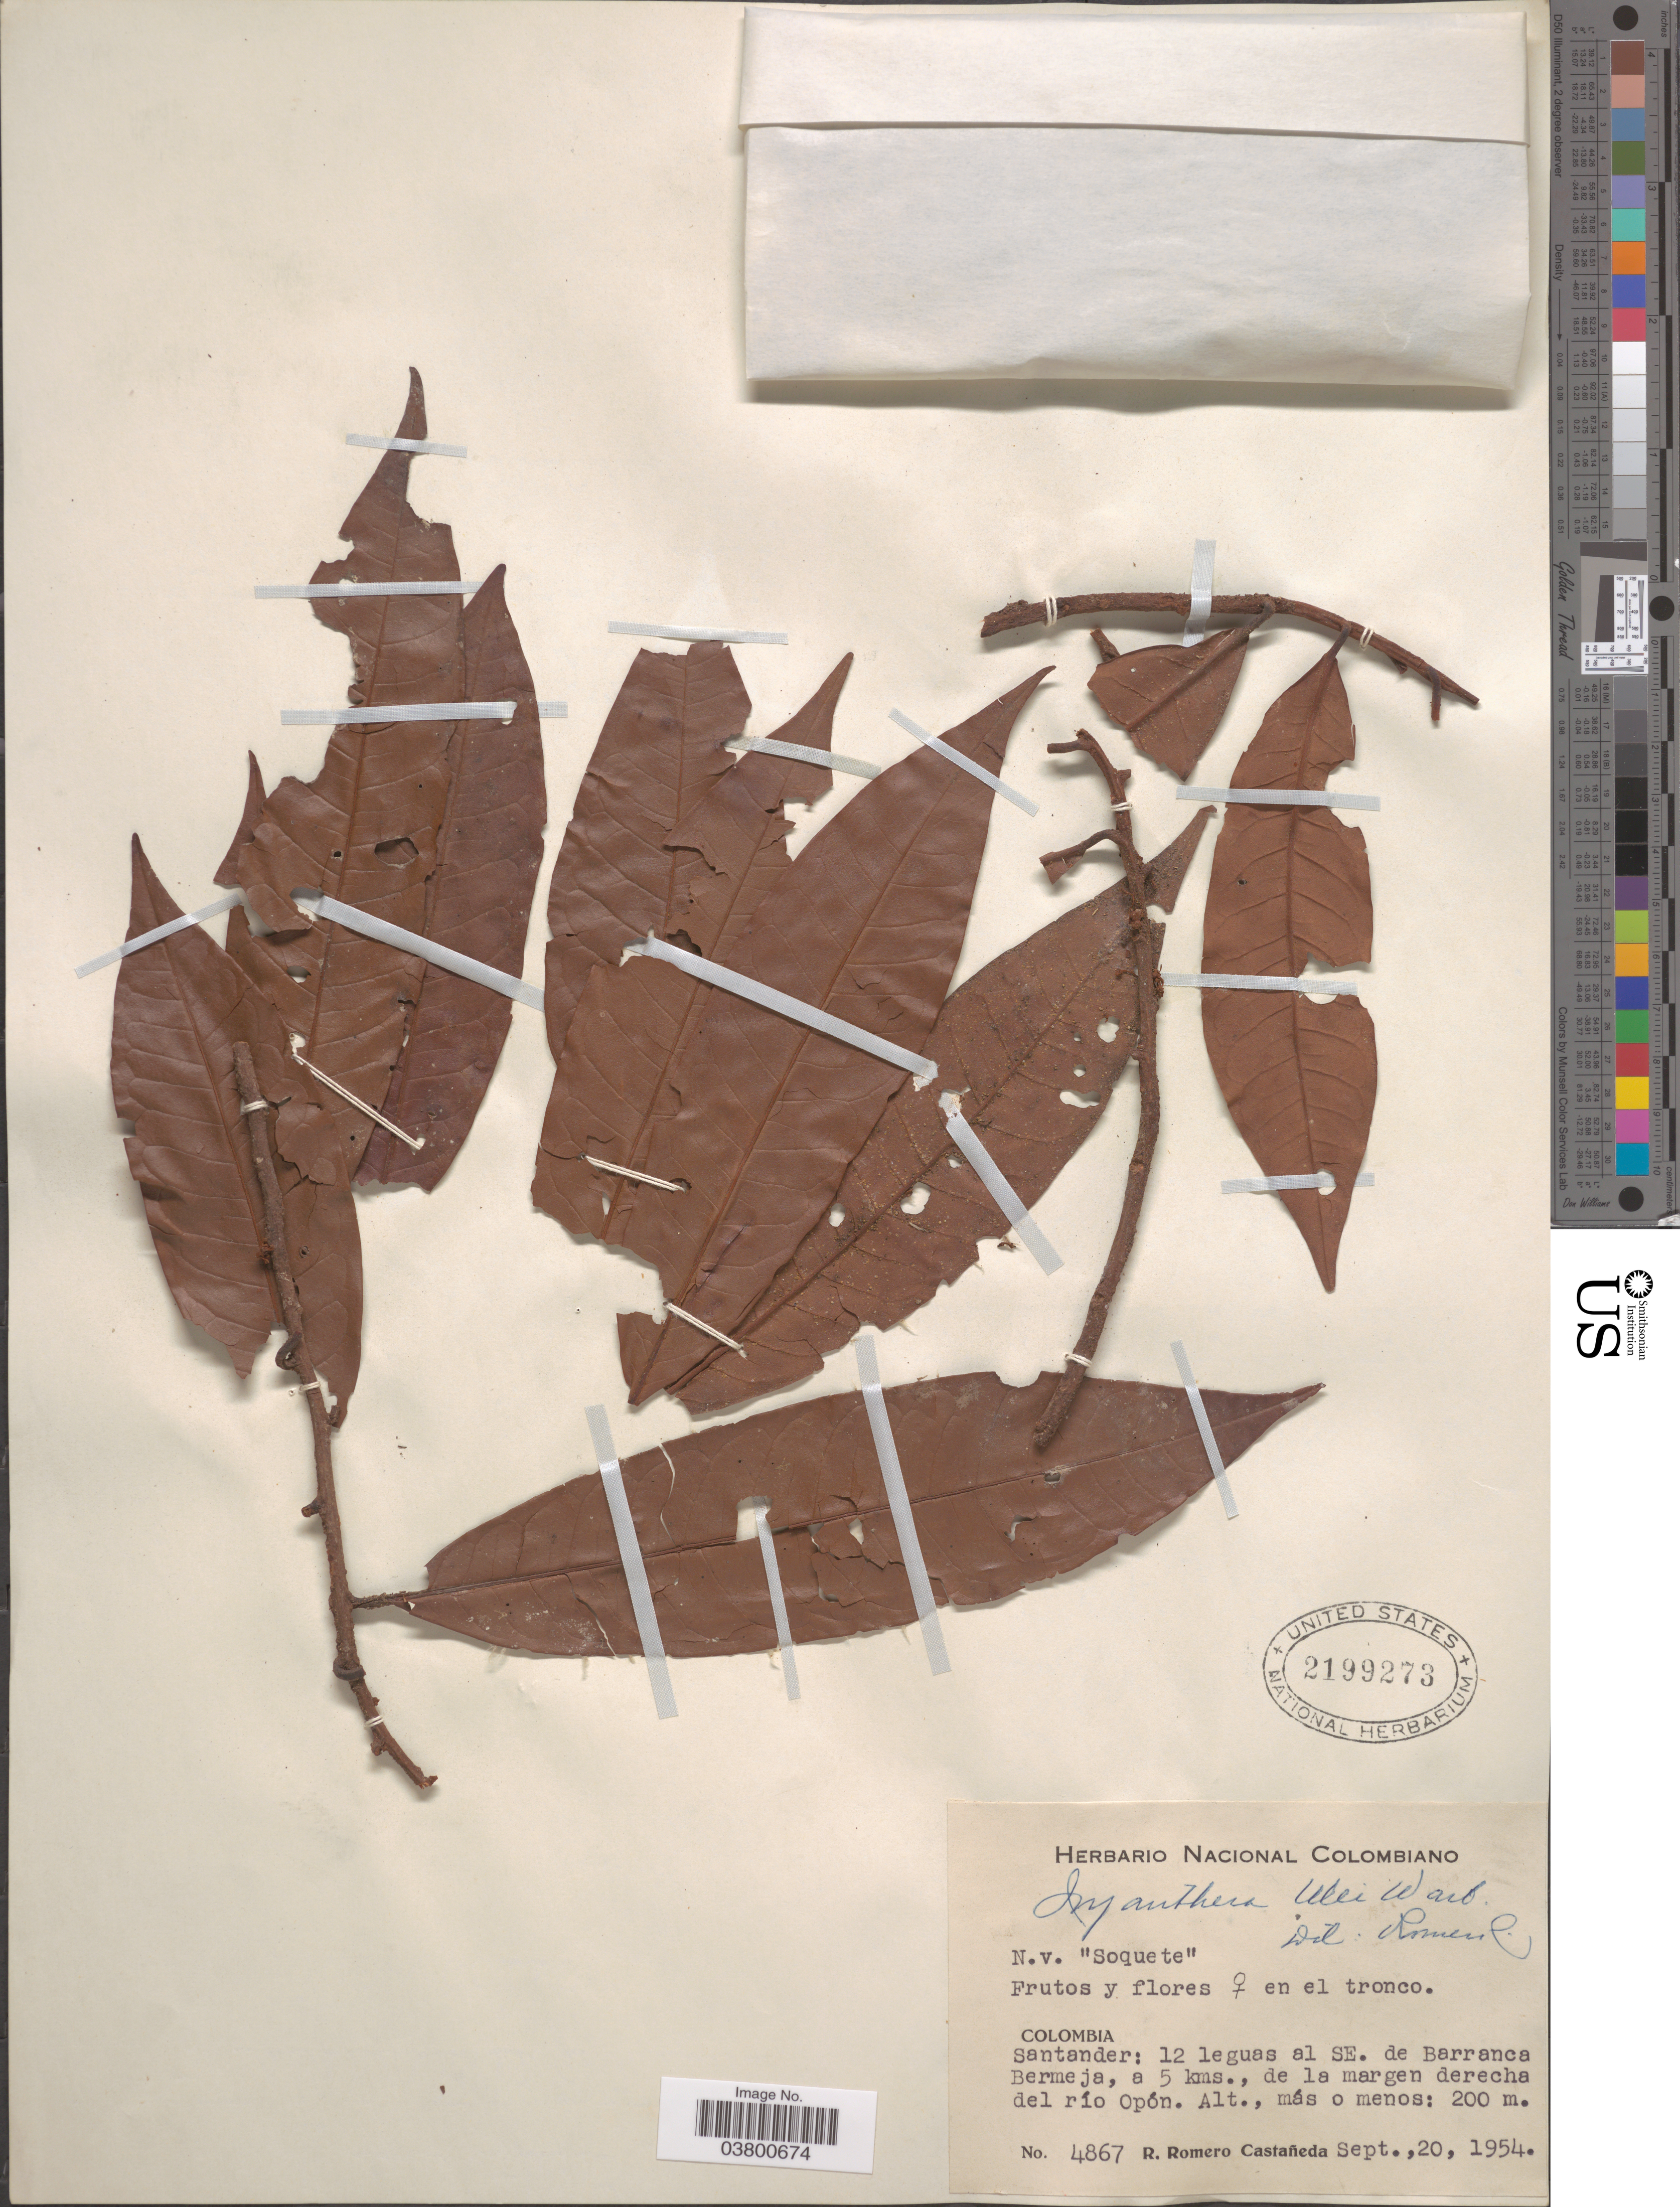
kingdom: Plantae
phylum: Tracheophyta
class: Magnoliopsida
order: Magnoliales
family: Myristicaceae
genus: Iryanthera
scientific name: Iryanthera ulei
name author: Warb.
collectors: R. Romero Castañeda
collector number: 4867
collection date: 1954-09-20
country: Colombia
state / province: Santander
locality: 12 leguas al SE. de Barranca Bermeja, a 5 kms., de la margen derecha del río Opón.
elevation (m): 200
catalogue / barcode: US 2199273